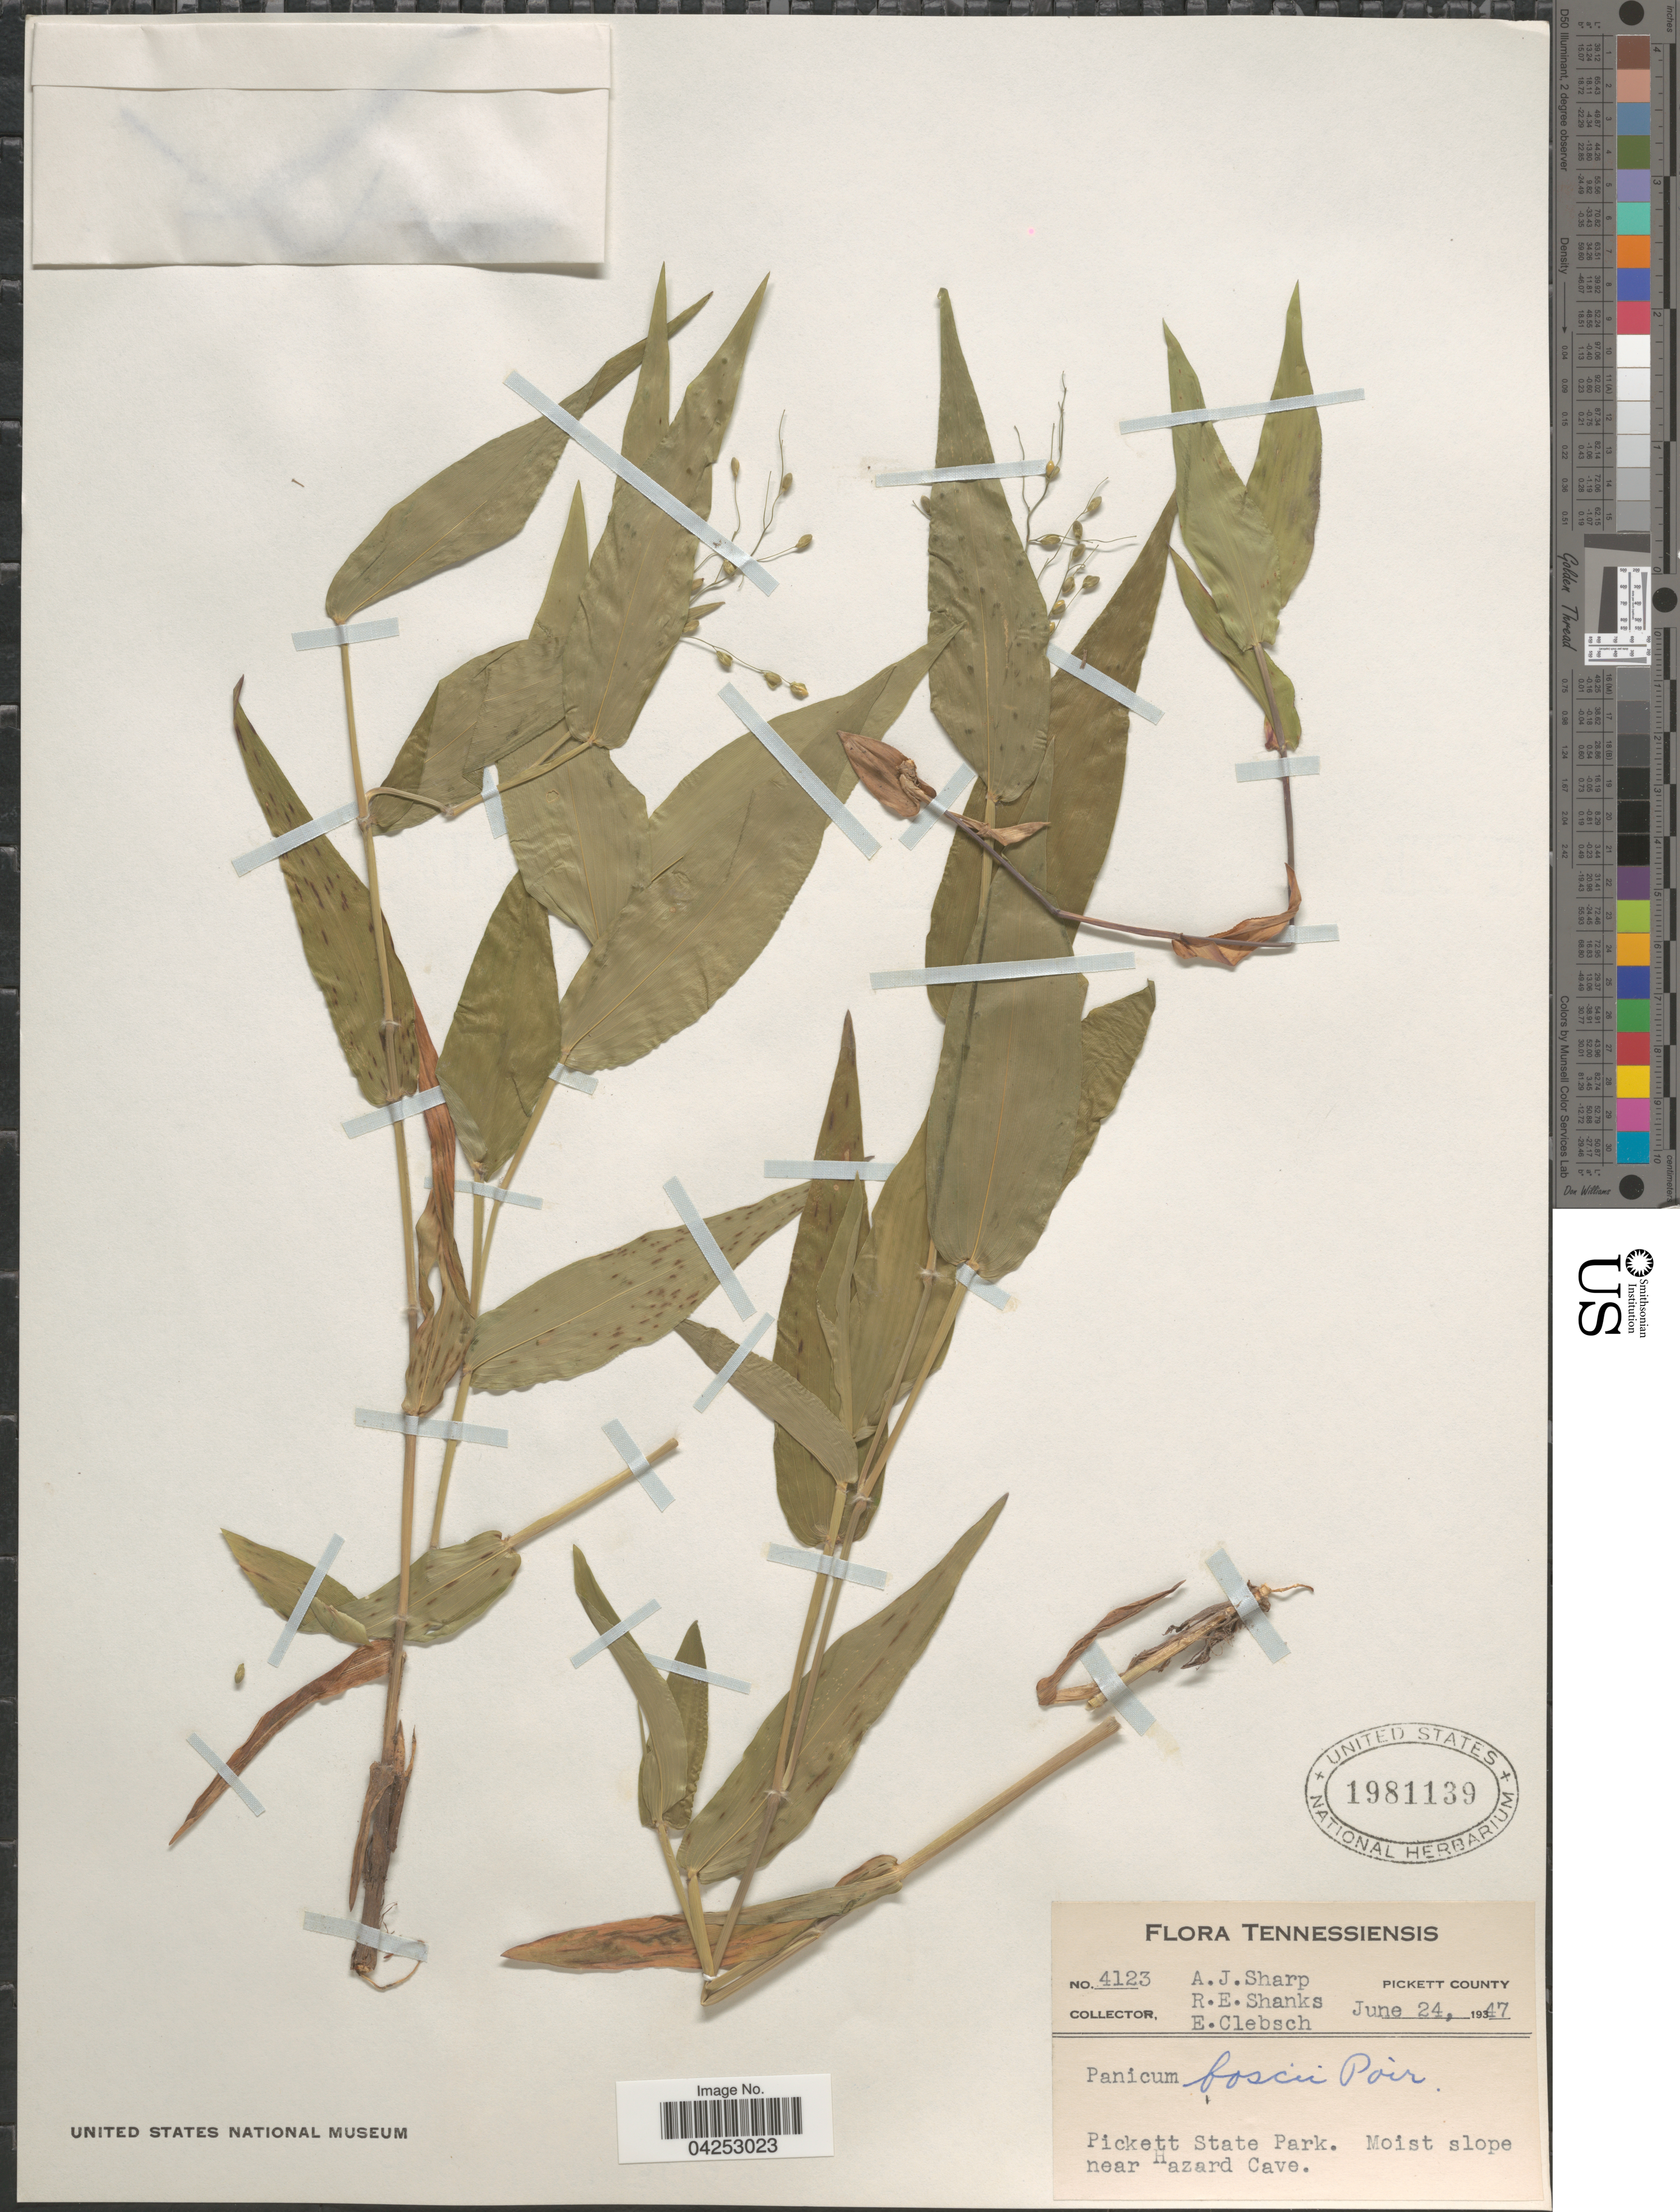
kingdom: Plantae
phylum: Tracheophyta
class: Liliopsida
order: Poales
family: Poaceae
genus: Dichanthelium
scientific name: Dichanthelium boscii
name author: (Poir.) Gould & C.A. Clark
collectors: A. J. Sharp, R. Shanks & E. Clebsch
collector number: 4123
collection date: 1947-06-24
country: United States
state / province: Tennessee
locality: Pickett County. Pickett State Park. Moist slope near Hazard Cave.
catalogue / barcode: US 1981139